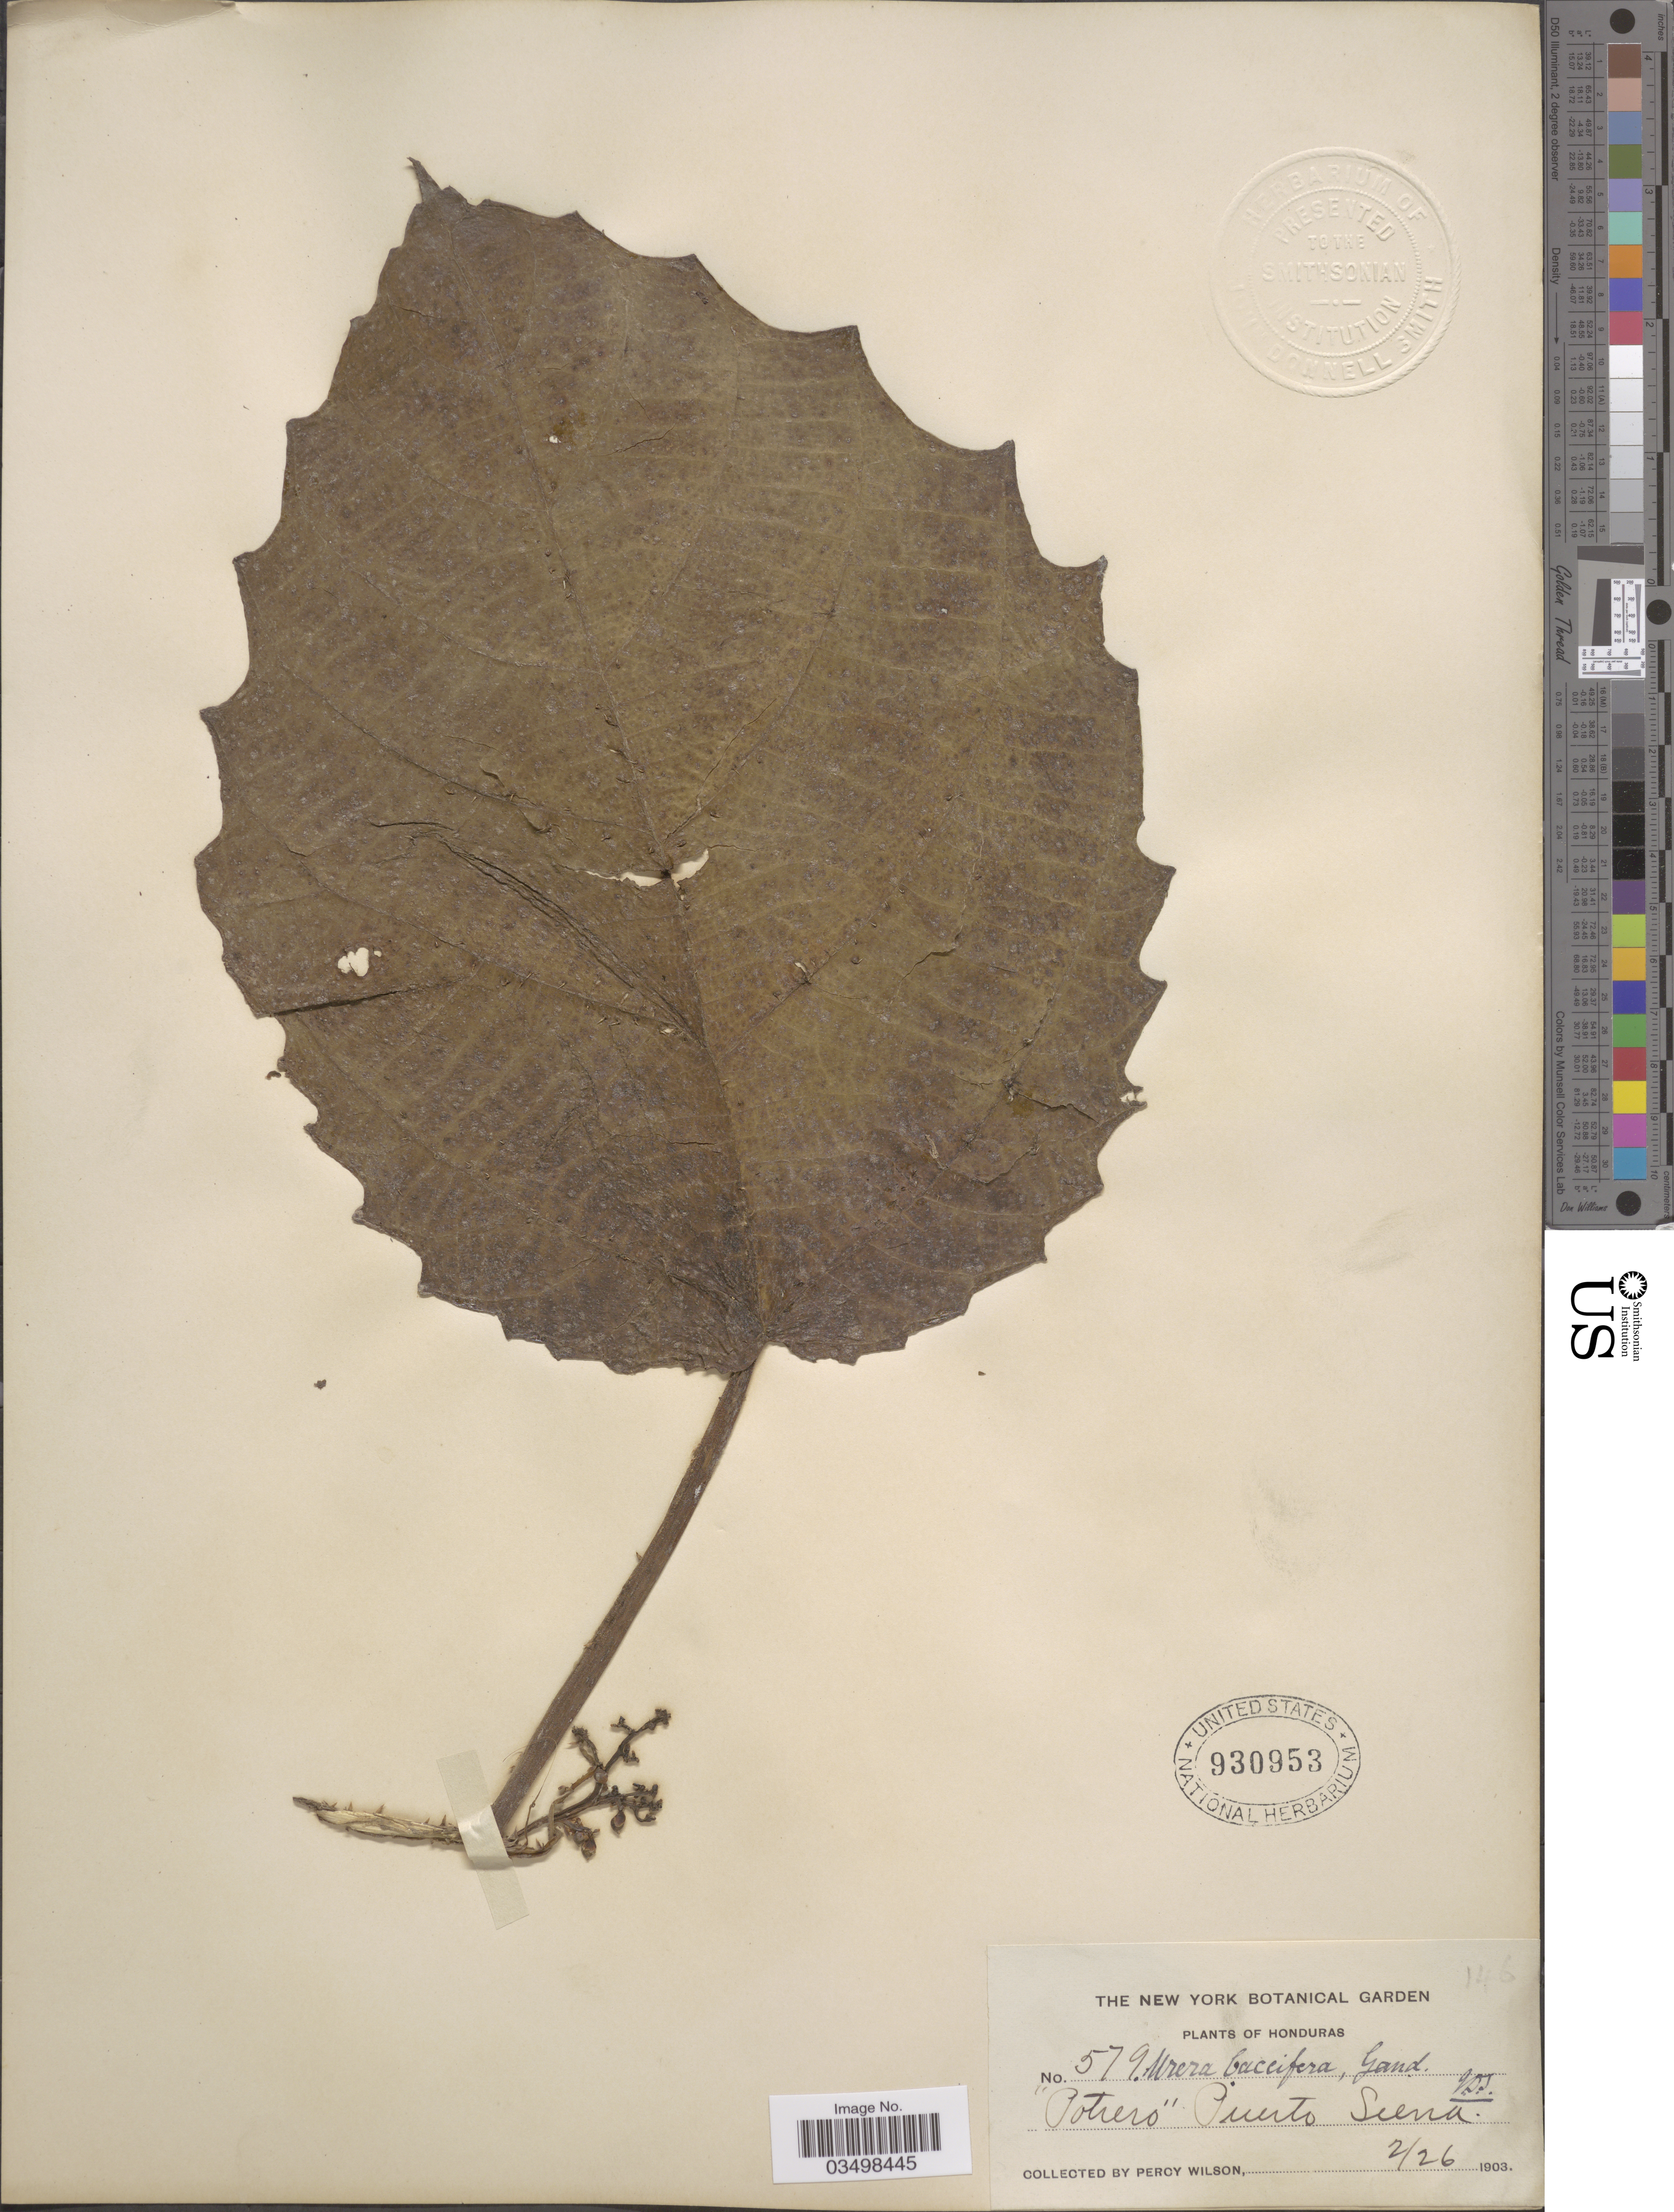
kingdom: Plantae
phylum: Tracheophyta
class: Magnoliopsida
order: Rosales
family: Urticaceae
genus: Urera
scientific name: Urera baccifera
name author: (L.) Gaudich. ex Wedd.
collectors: P. Wilson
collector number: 579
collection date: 1903-02-26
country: Honduras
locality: Potrero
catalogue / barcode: US 930953